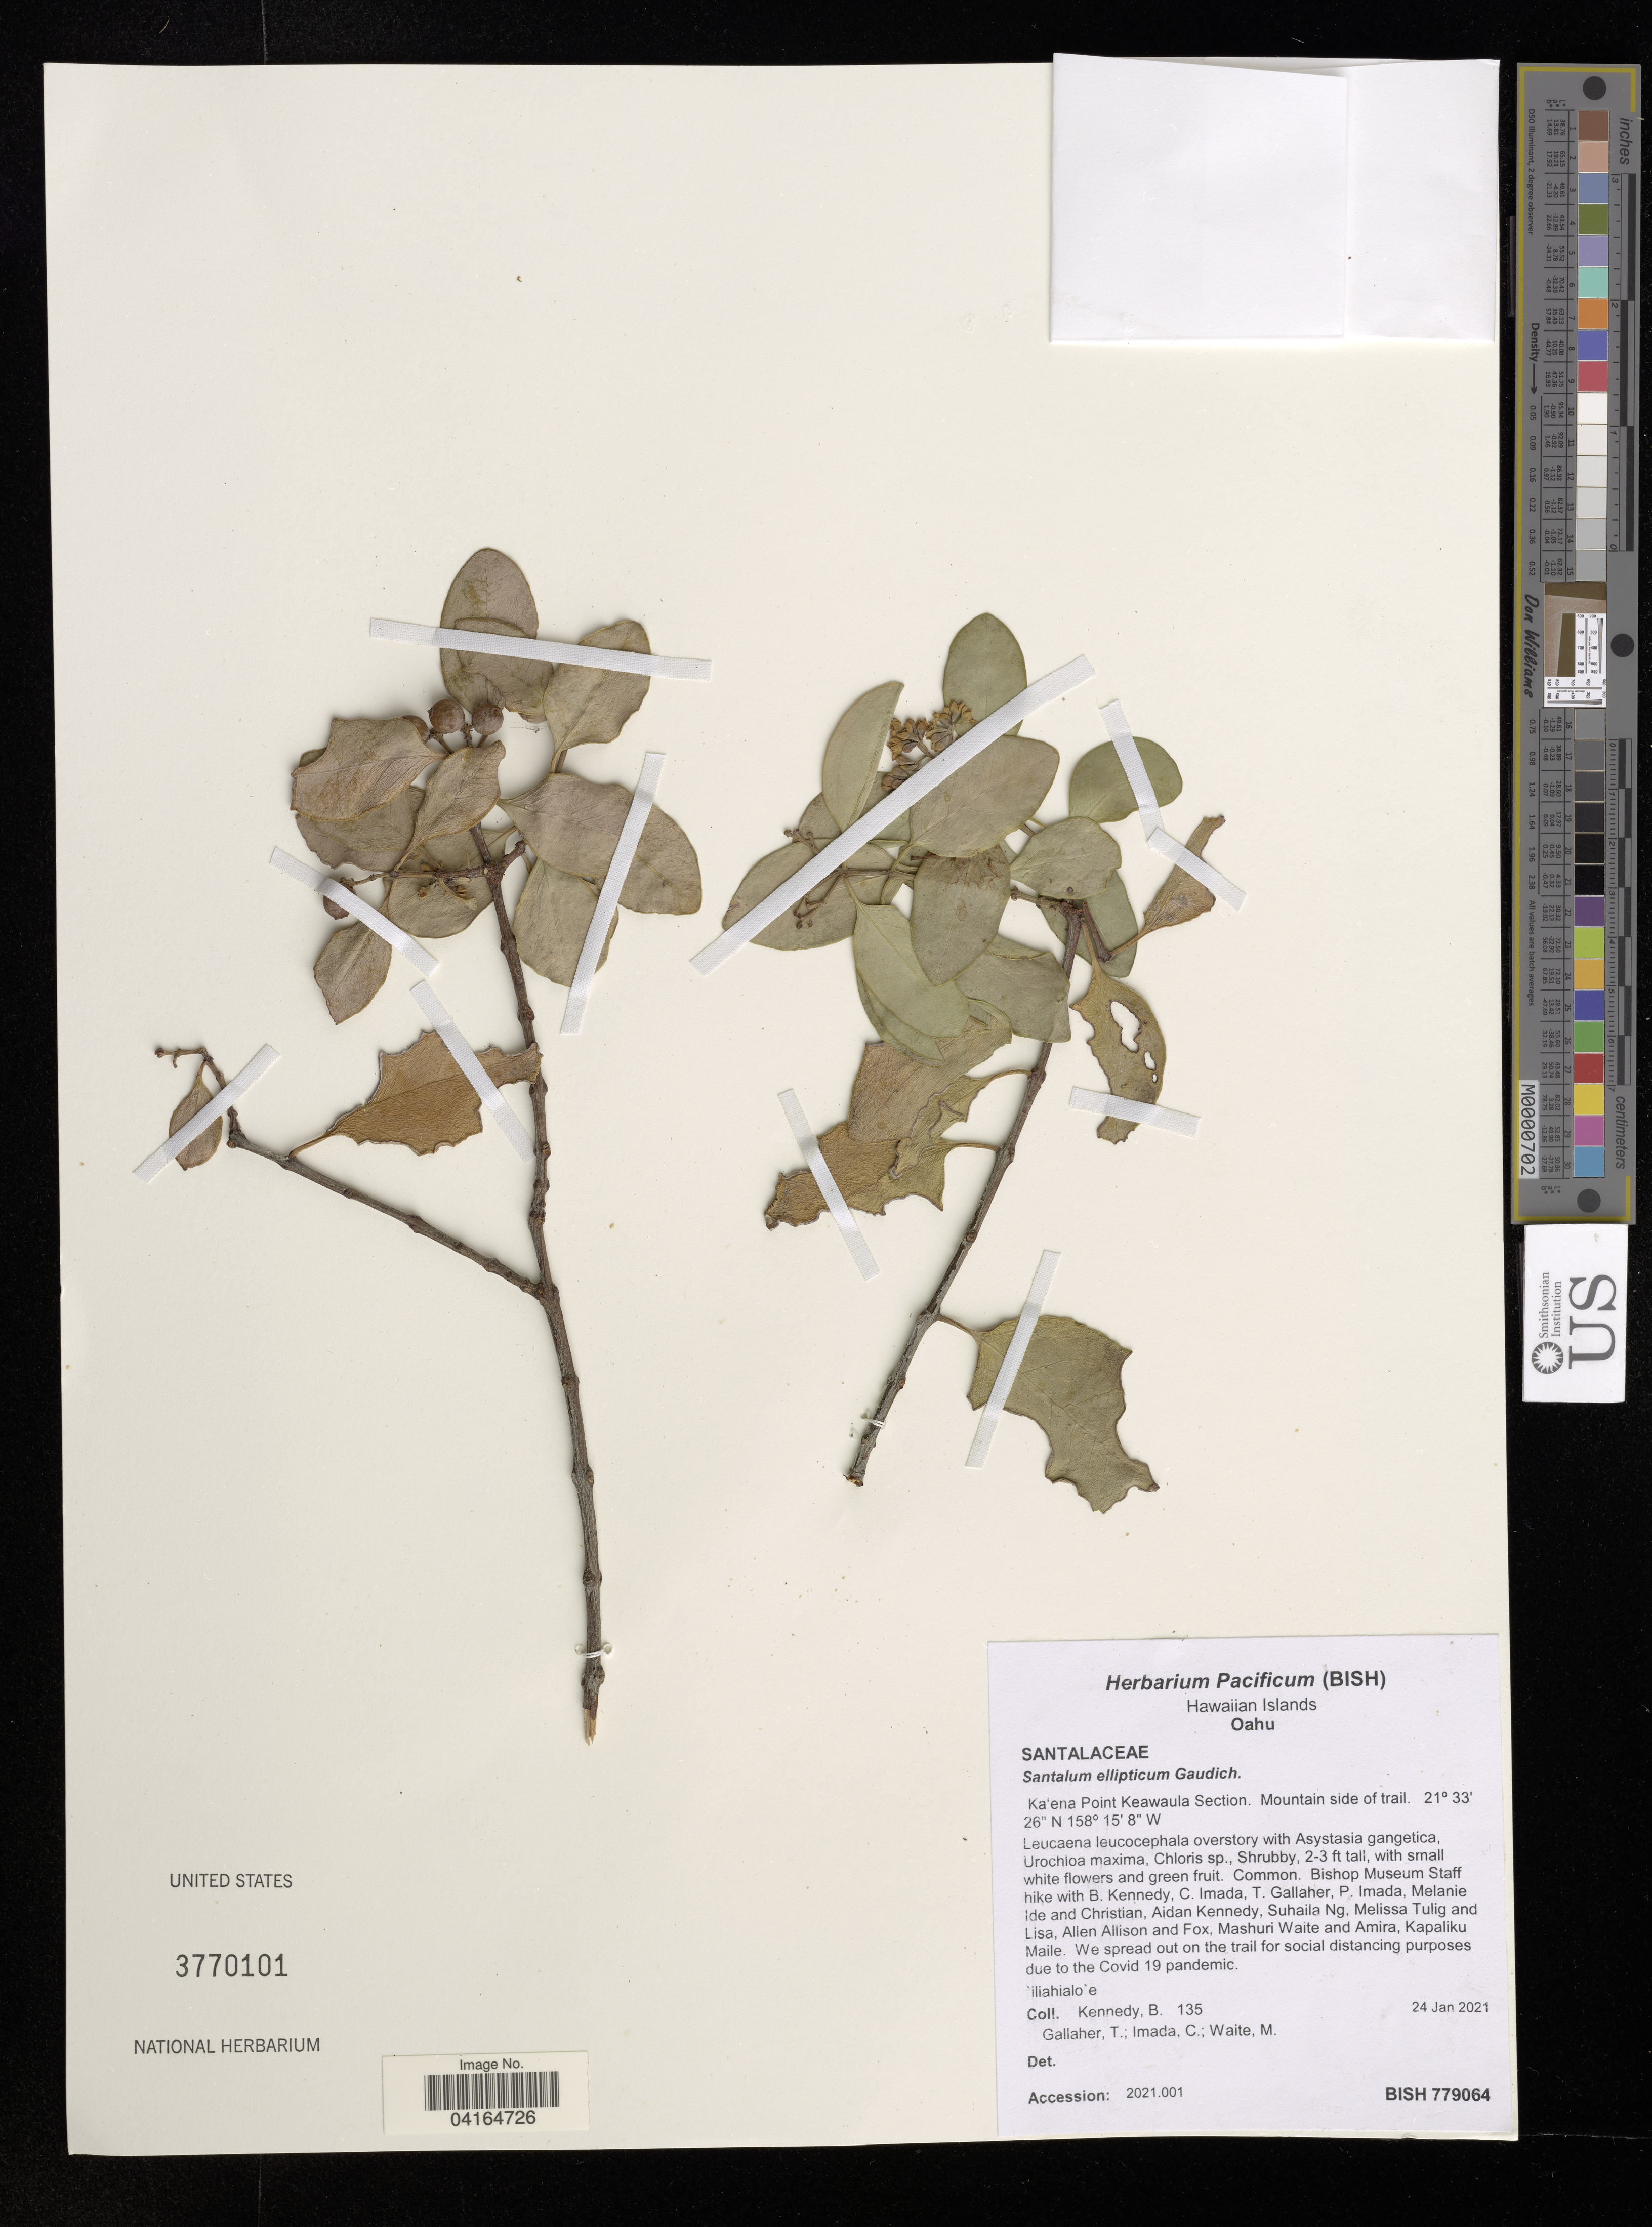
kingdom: Plantae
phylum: Tracheophyta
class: Magnoliopsida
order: Santalales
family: Santalaceae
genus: Santalum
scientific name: Santalum ellipticum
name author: Gaudich.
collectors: B. Kennedy, T. Gallaher, C. Imada & M. Waite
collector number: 135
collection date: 2021-01-24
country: United States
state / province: Hawaii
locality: Hawaiian Islands. Oahu. Ka'ena Point Keawaula Section. Mountain side of trail.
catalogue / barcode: US 3770101